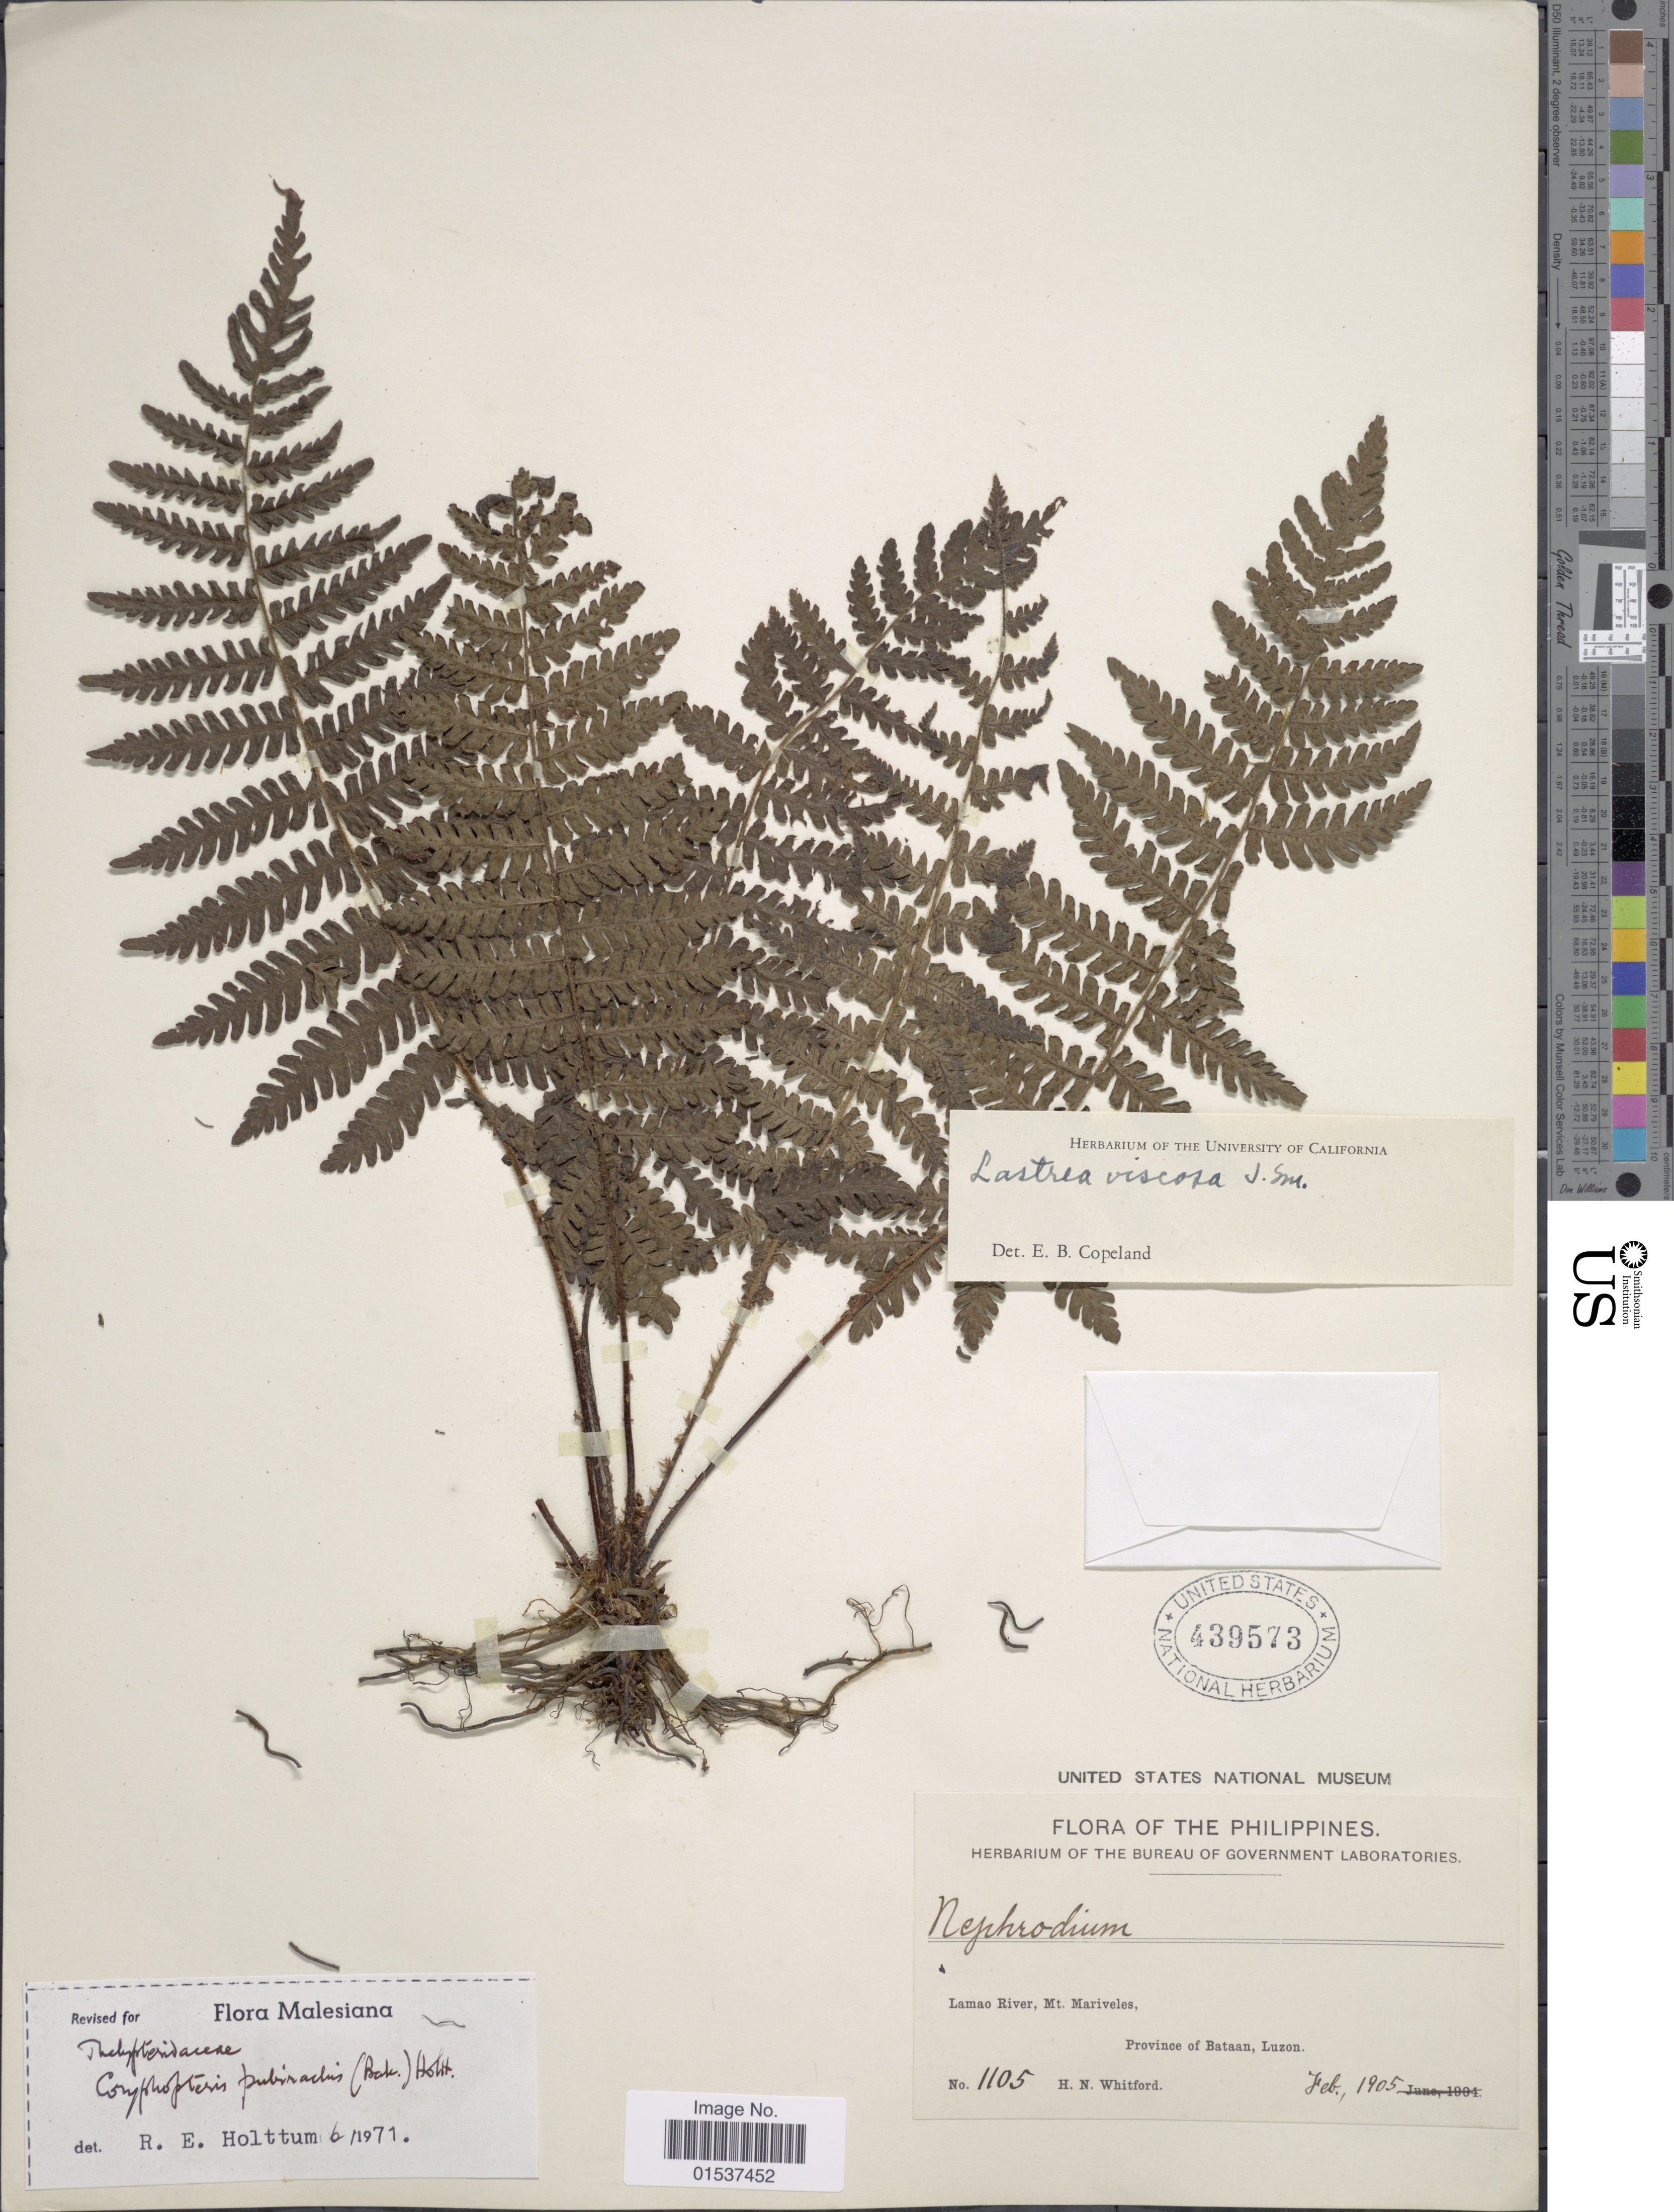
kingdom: Plantae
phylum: Tracheophyta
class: Polypodiopsida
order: Polypodiales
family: Thelypteridaceae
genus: Coryphopteris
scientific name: Coryphopteris pubirachis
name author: (Baker) Holttum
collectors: H. N. Whitford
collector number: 1105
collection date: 1905-02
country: Philippines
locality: Lamao River, Mt. Mariveles, Province of Bataan, Luzon.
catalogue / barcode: US 439573